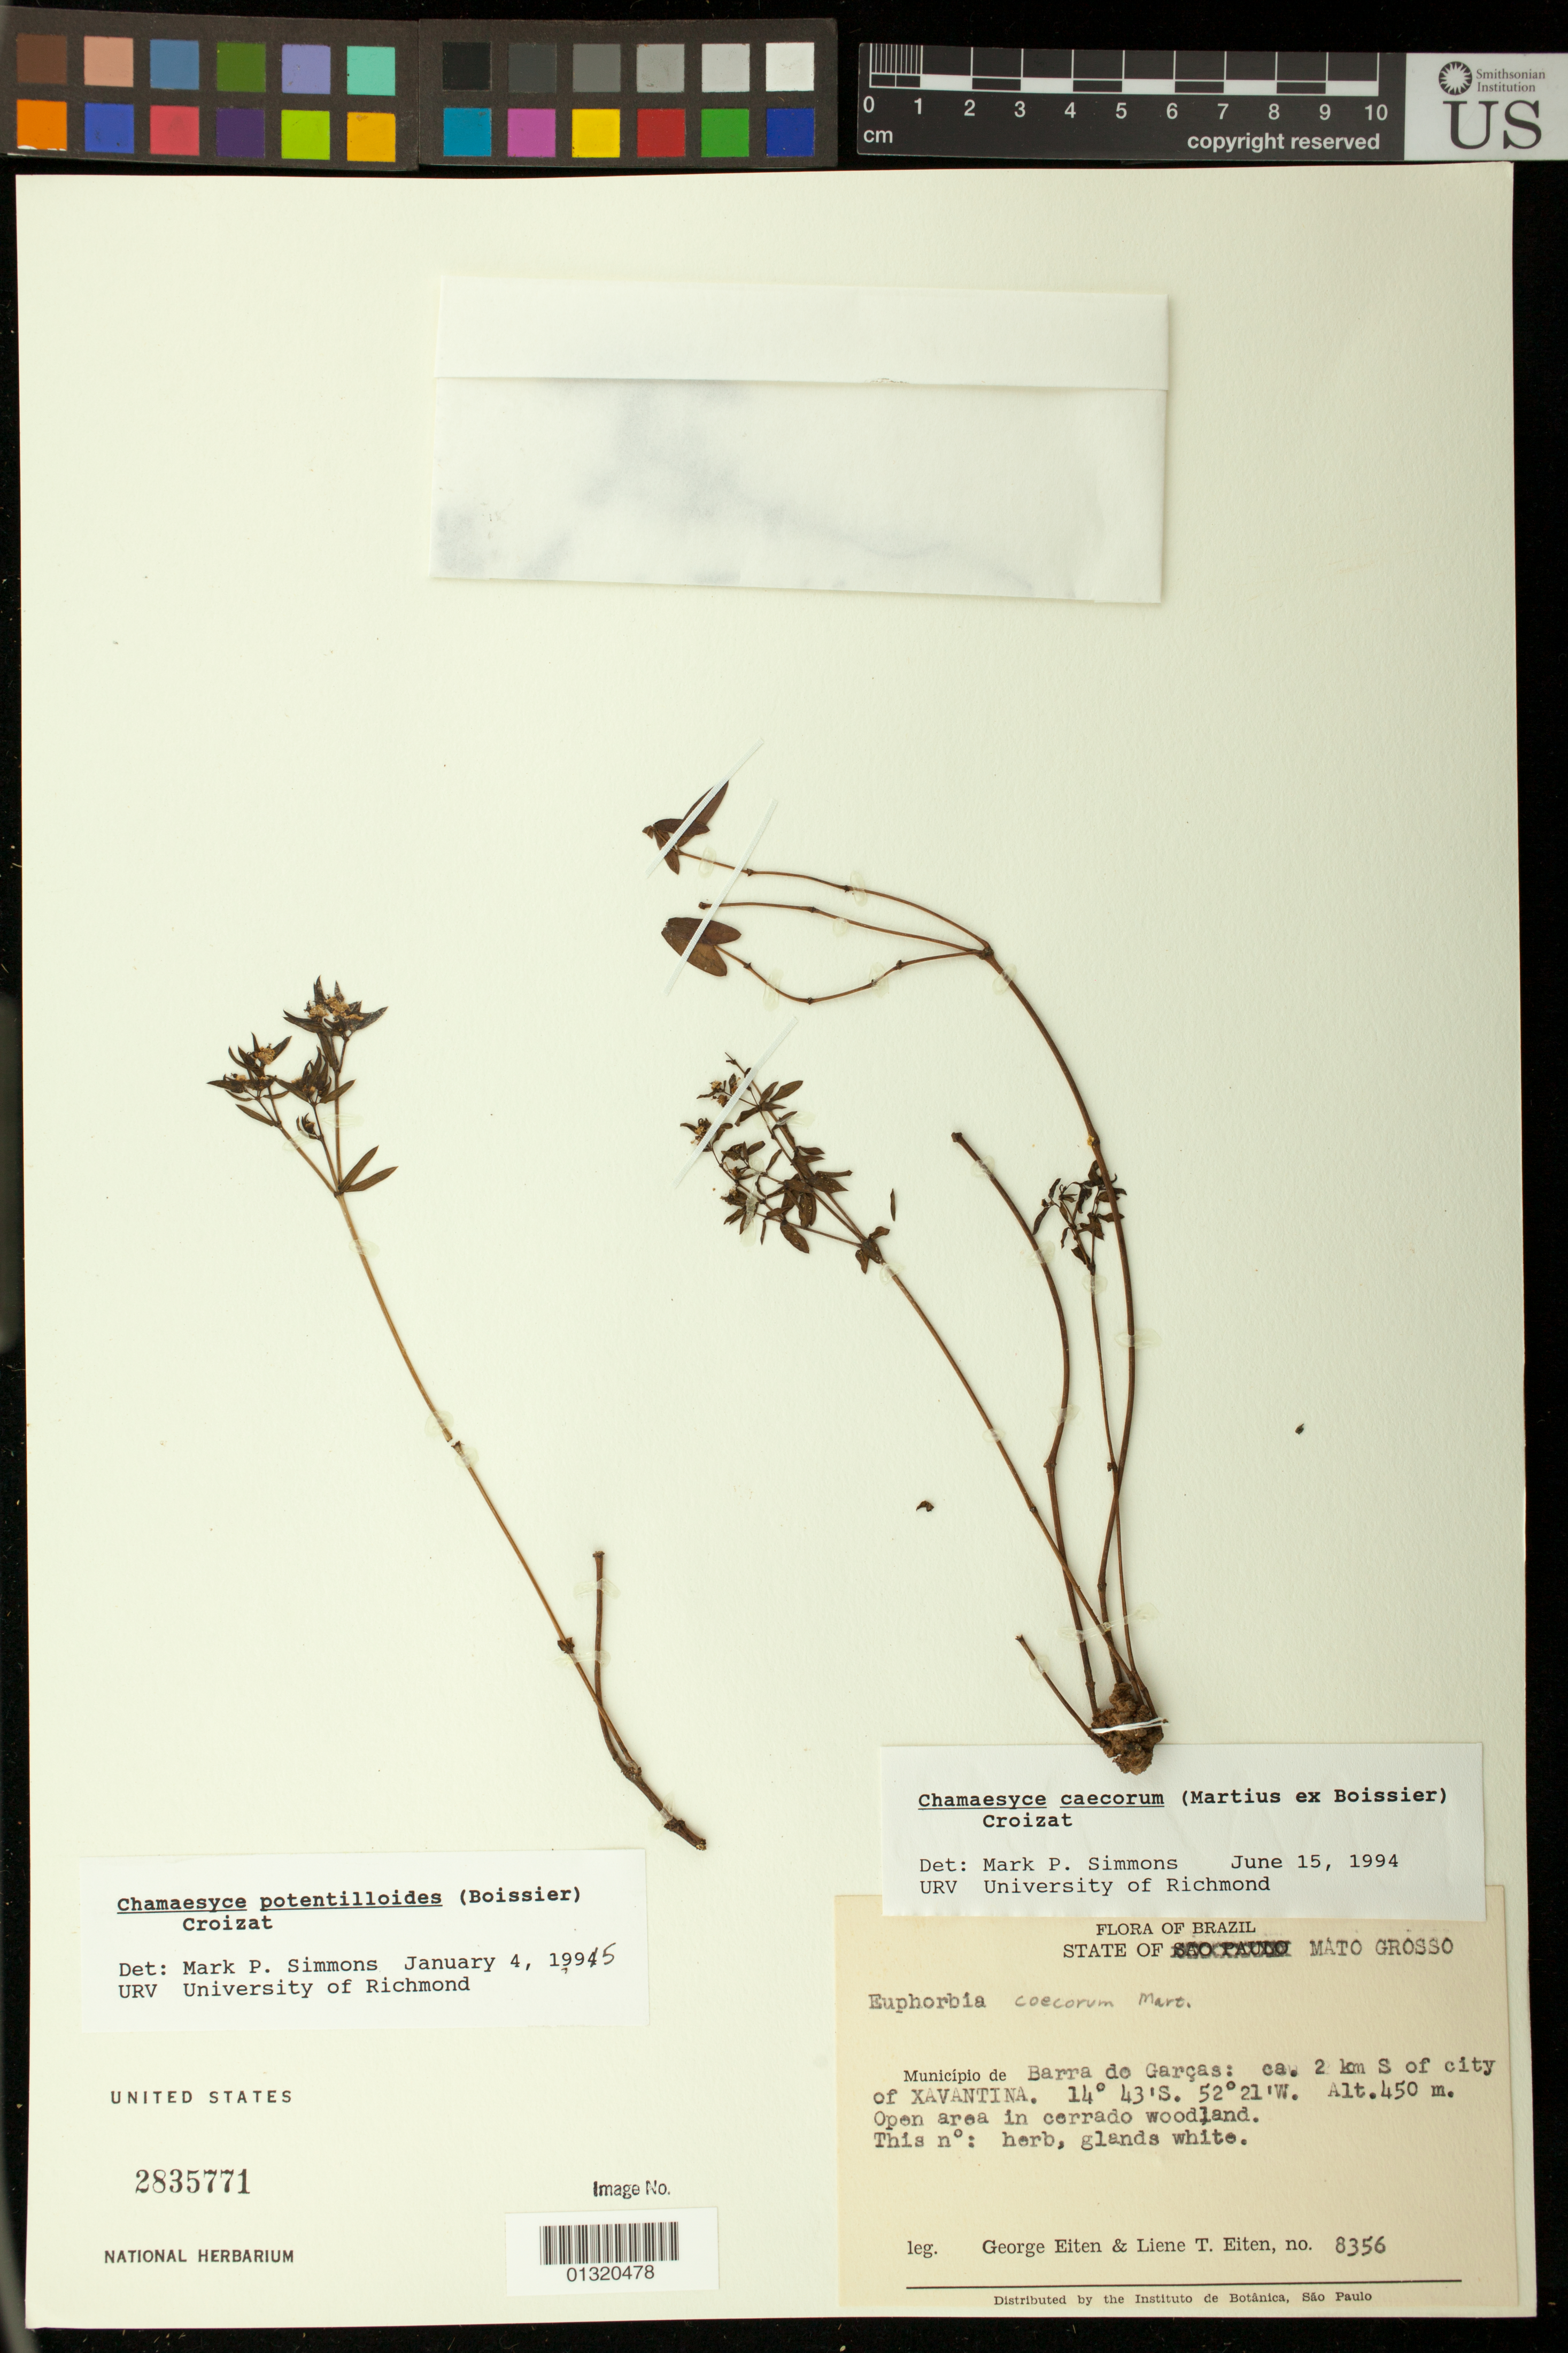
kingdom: Plantae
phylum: Tracheophyta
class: Magnoliopsida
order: Malpighiales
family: Euphorbiaceae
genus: Euphorbia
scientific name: Euphorbia potentilloides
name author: Boiss.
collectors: G. Eiten & L. T. Eiten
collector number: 8356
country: Brazil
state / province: Mato Grosso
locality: Municipio de Barra de Graças: ca. 2 km S of city of XAVANTINA.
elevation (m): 450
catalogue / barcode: US 2835771